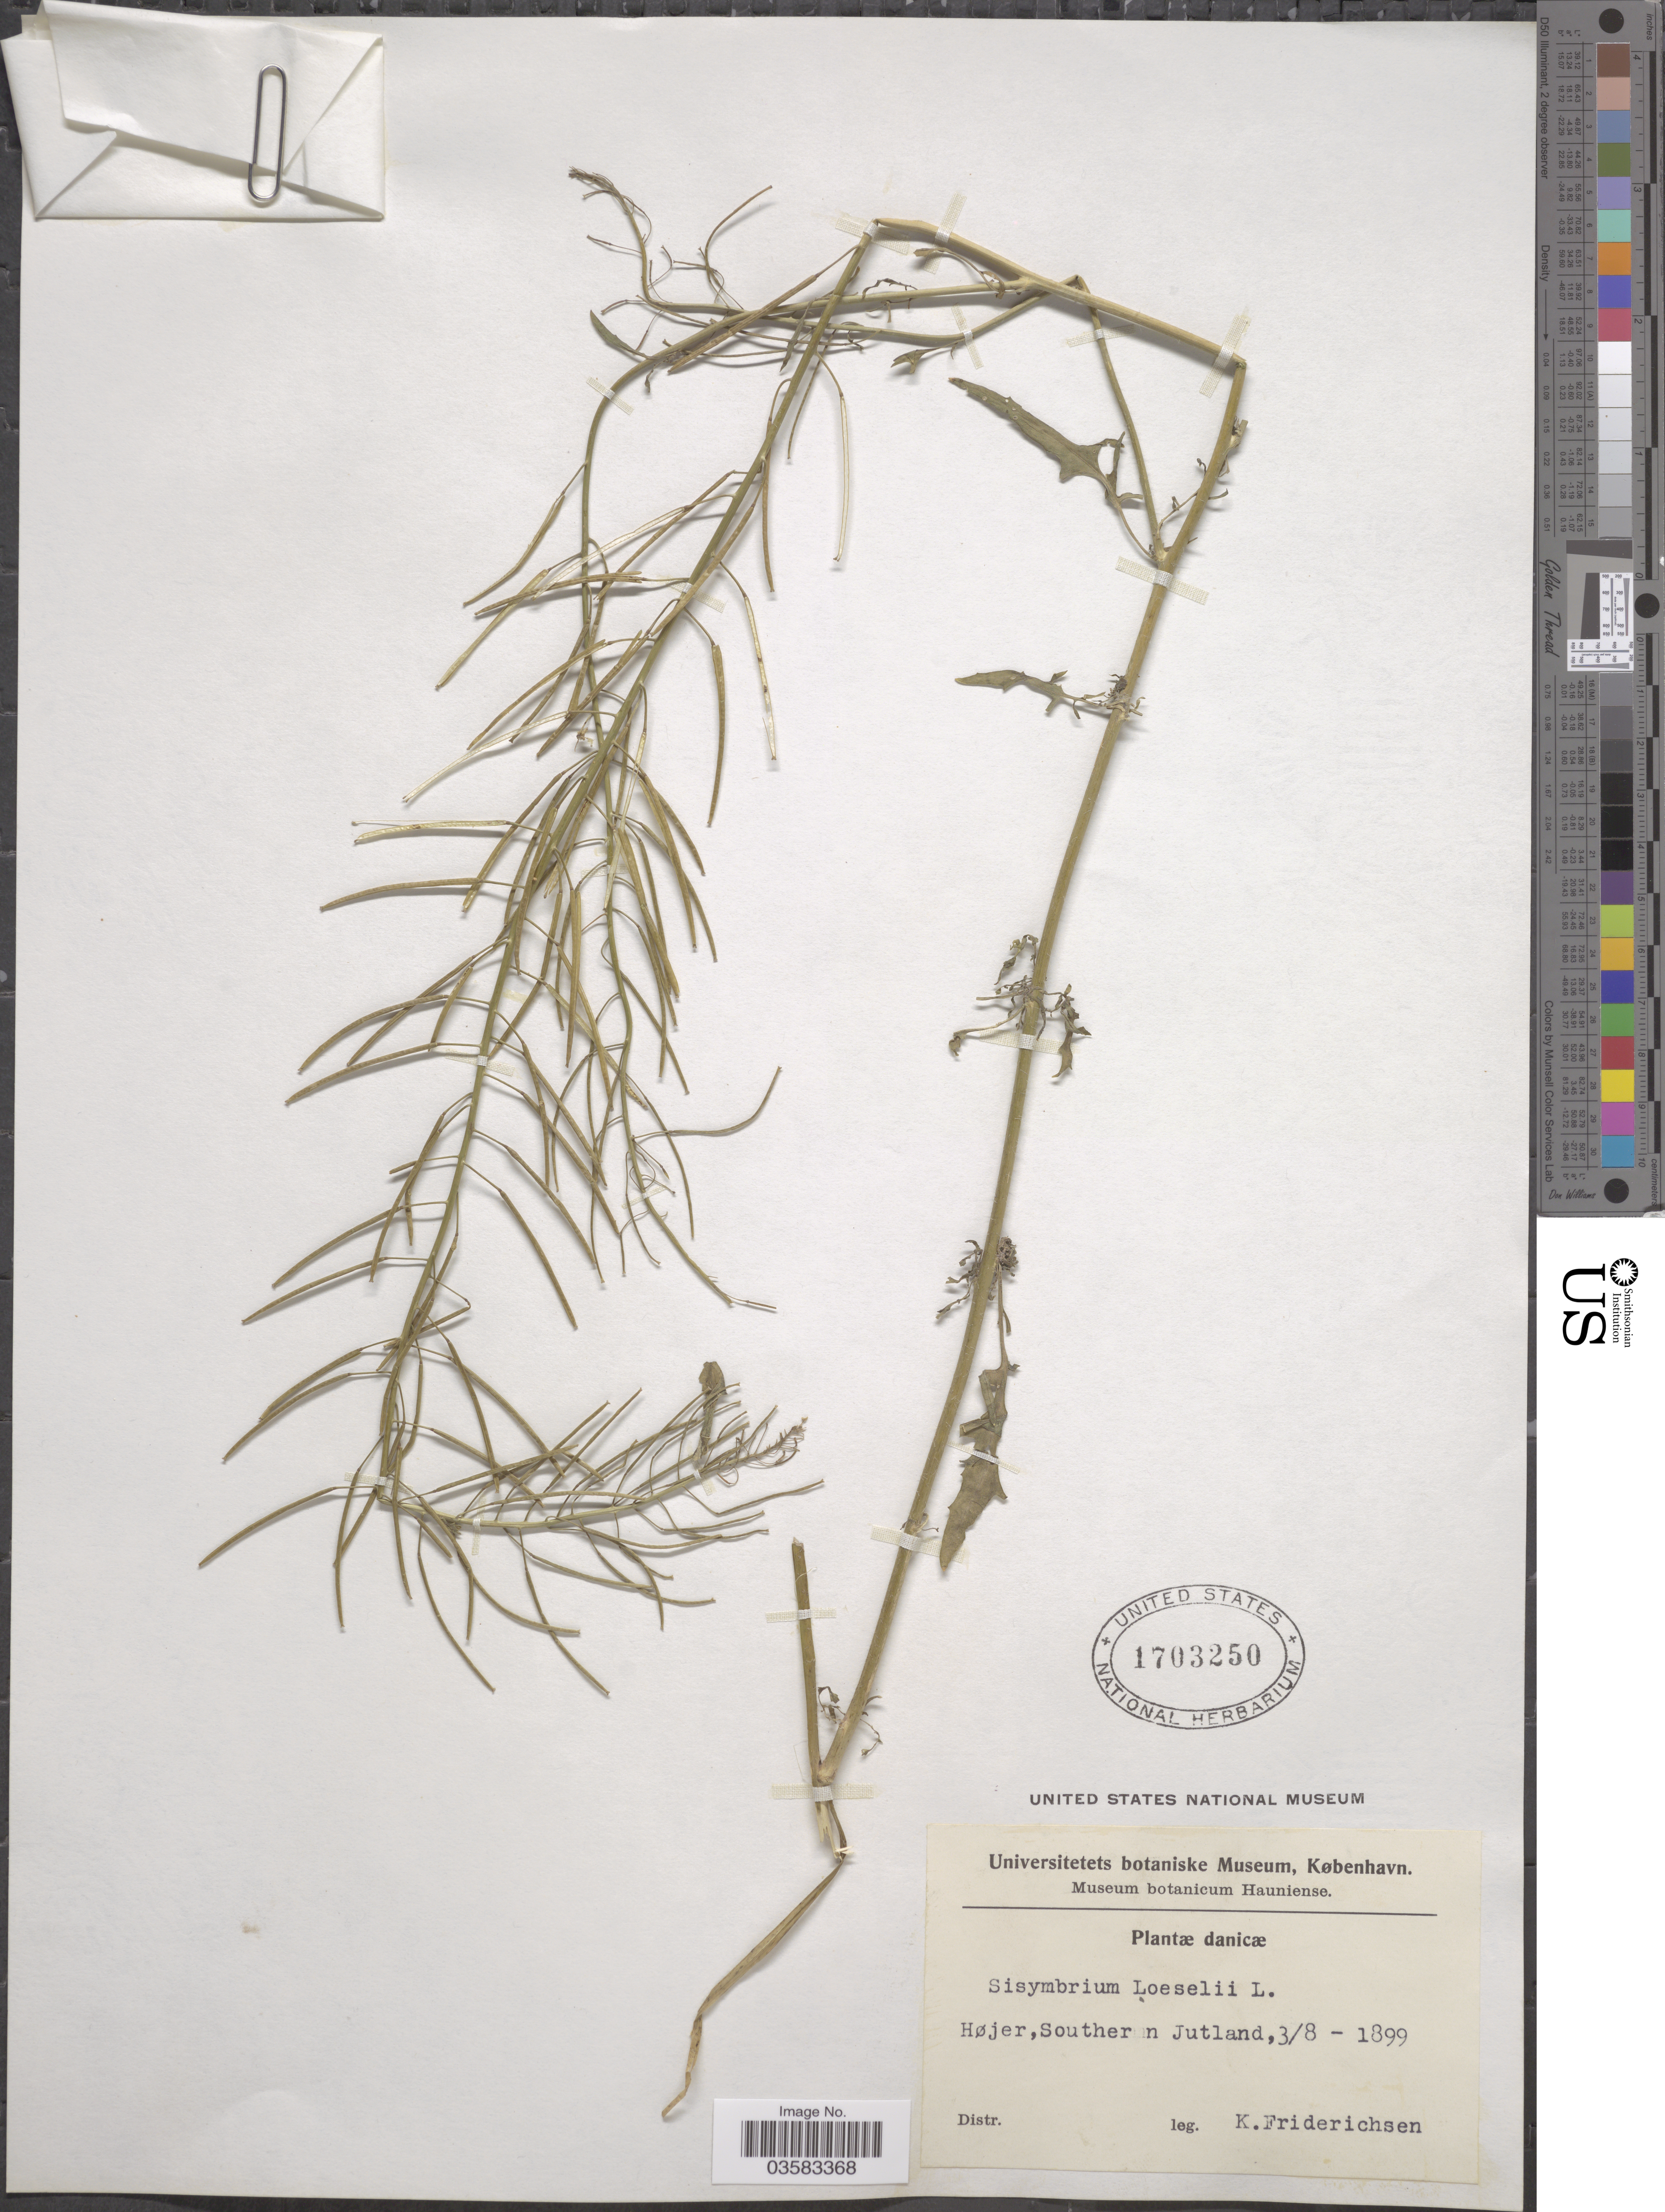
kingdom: Plantae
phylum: Tracheophyta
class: Magnoliopsida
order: Brassicales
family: Brassicaceae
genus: Sisymbrium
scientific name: Sisymbrium loeselii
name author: L.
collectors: K. Friderichsen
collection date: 1899-08-03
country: Denmark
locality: Højer, Southern Jutland.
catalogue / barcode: US 1703250